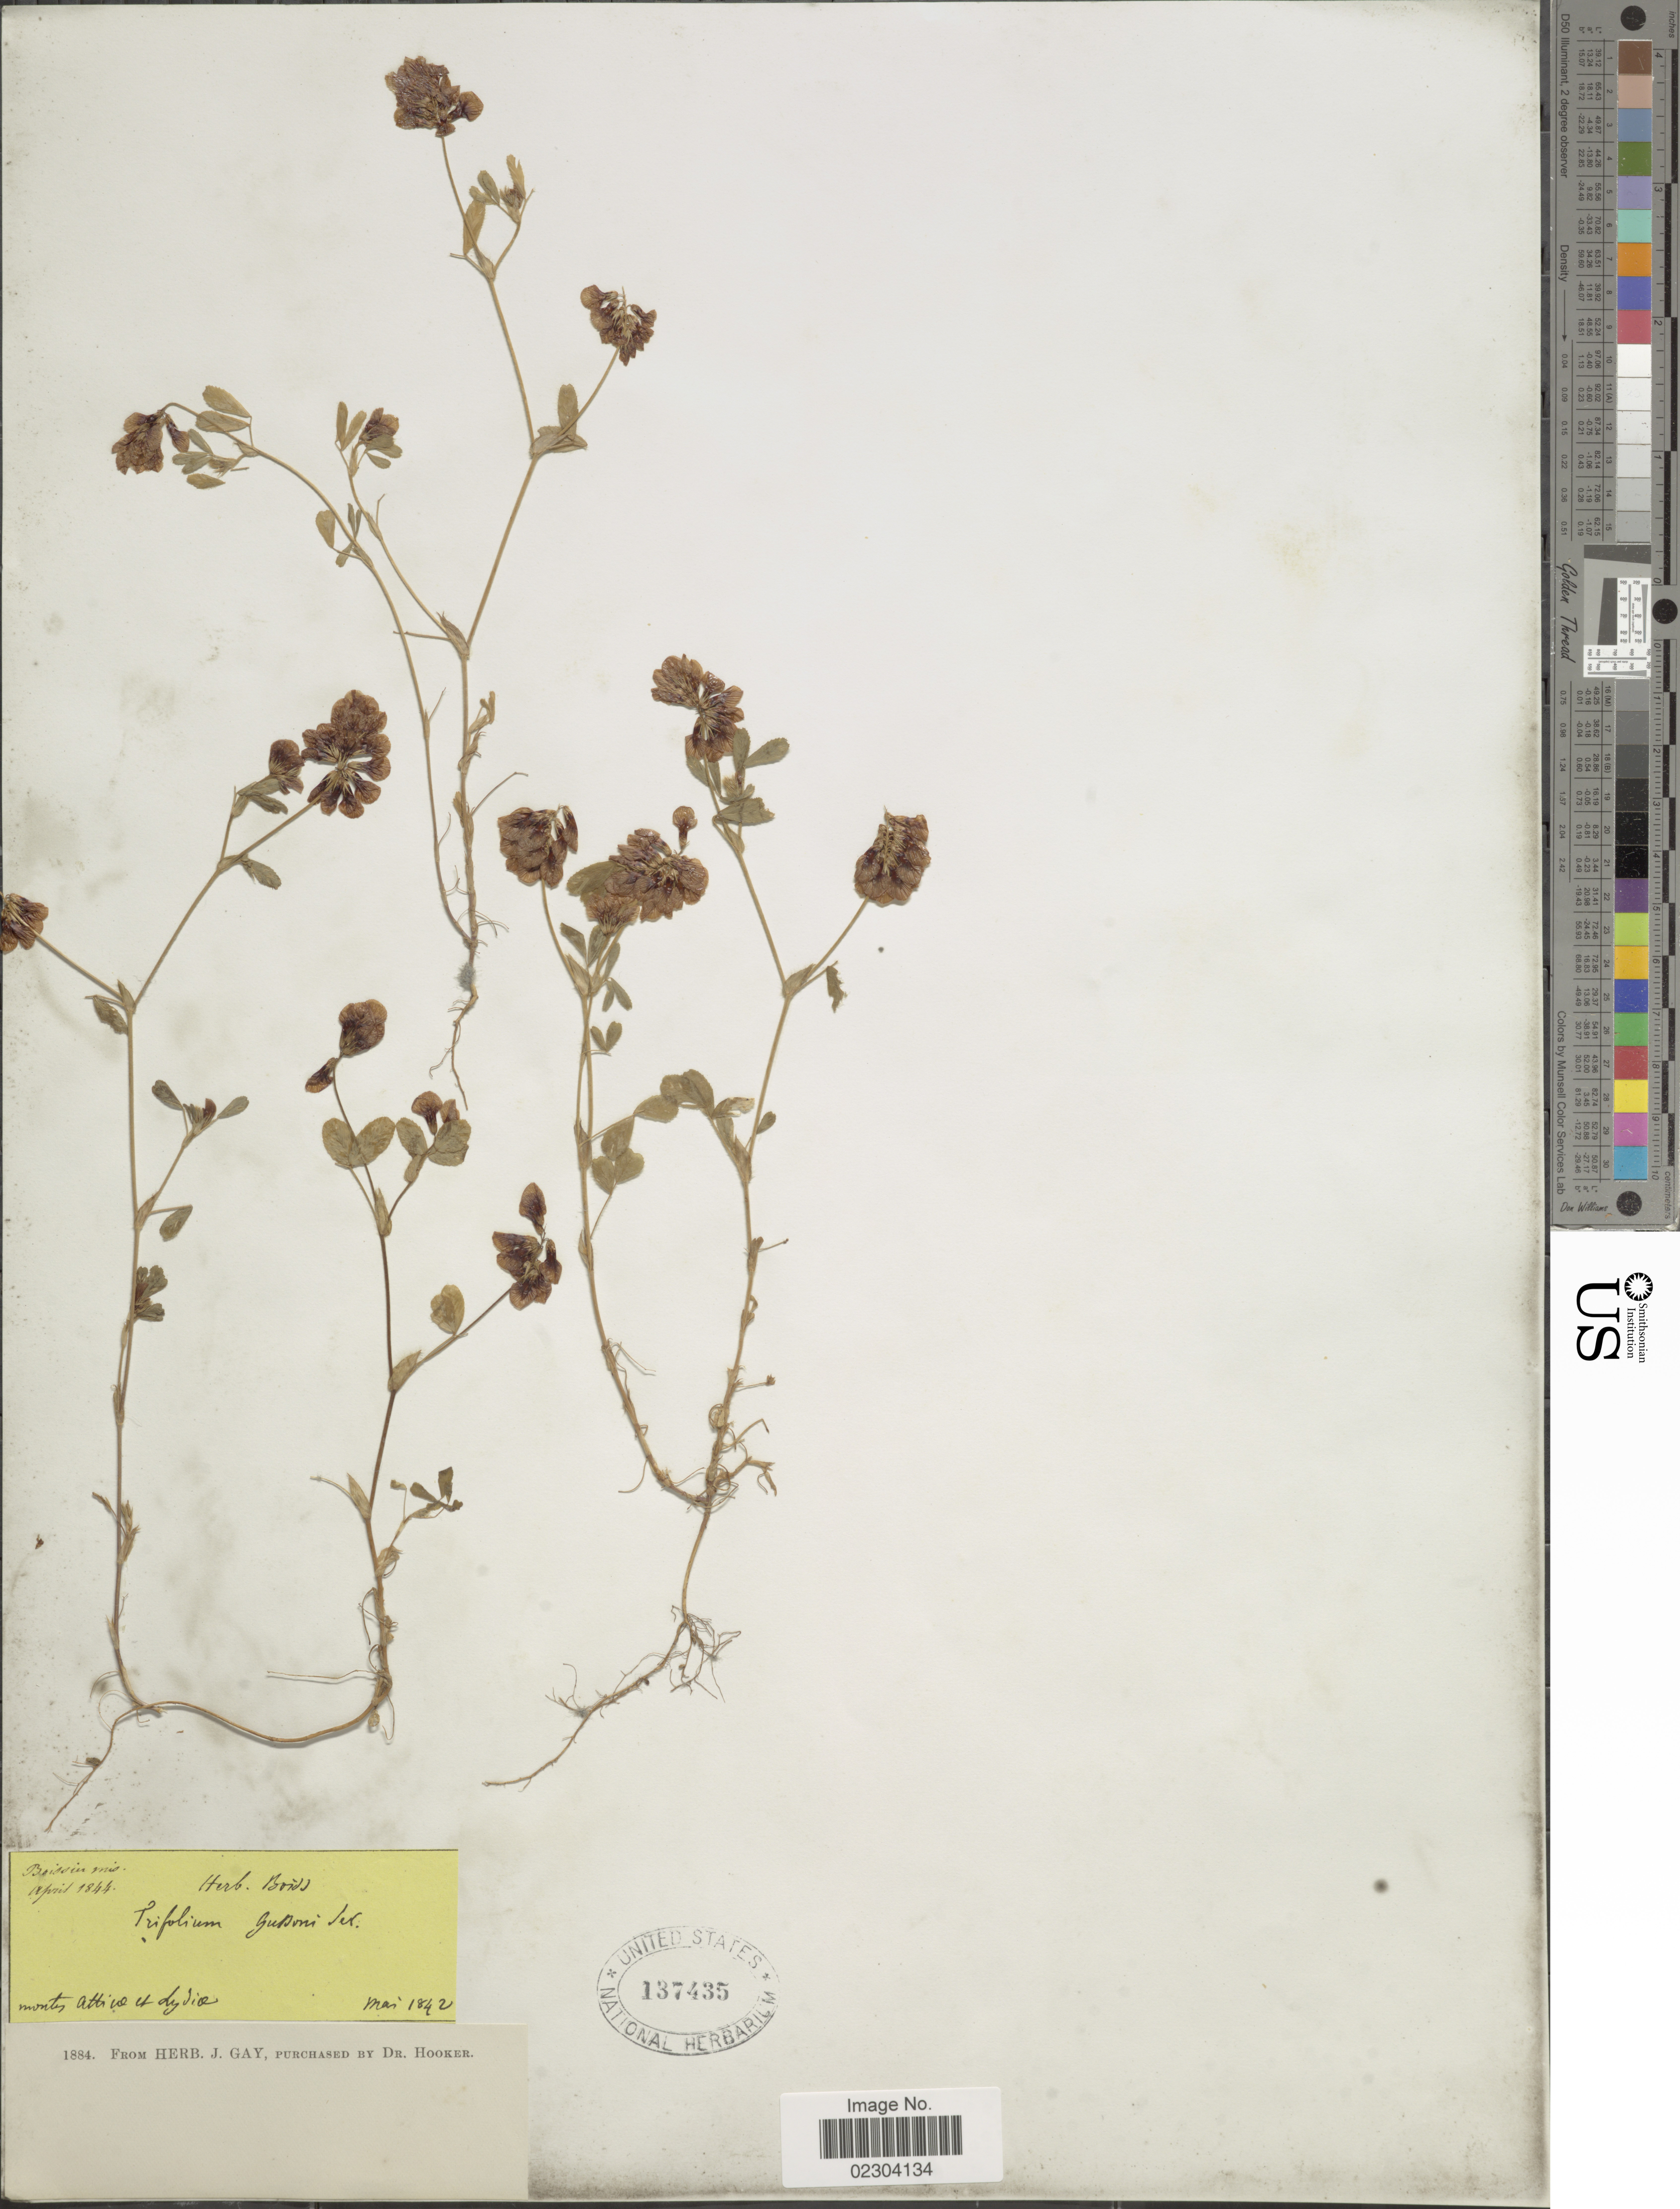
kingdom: Plantae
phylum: Tracheophyta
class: Magnoliopsida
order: Fabales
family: Fabaceae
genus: Trifolium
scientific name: Trifolium gussoni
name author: Tineo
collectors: ex herb. E. Boissier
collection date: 1842-05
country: Greece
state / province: Attica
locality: Montes Attica and Lydia.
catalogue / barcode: US 137435